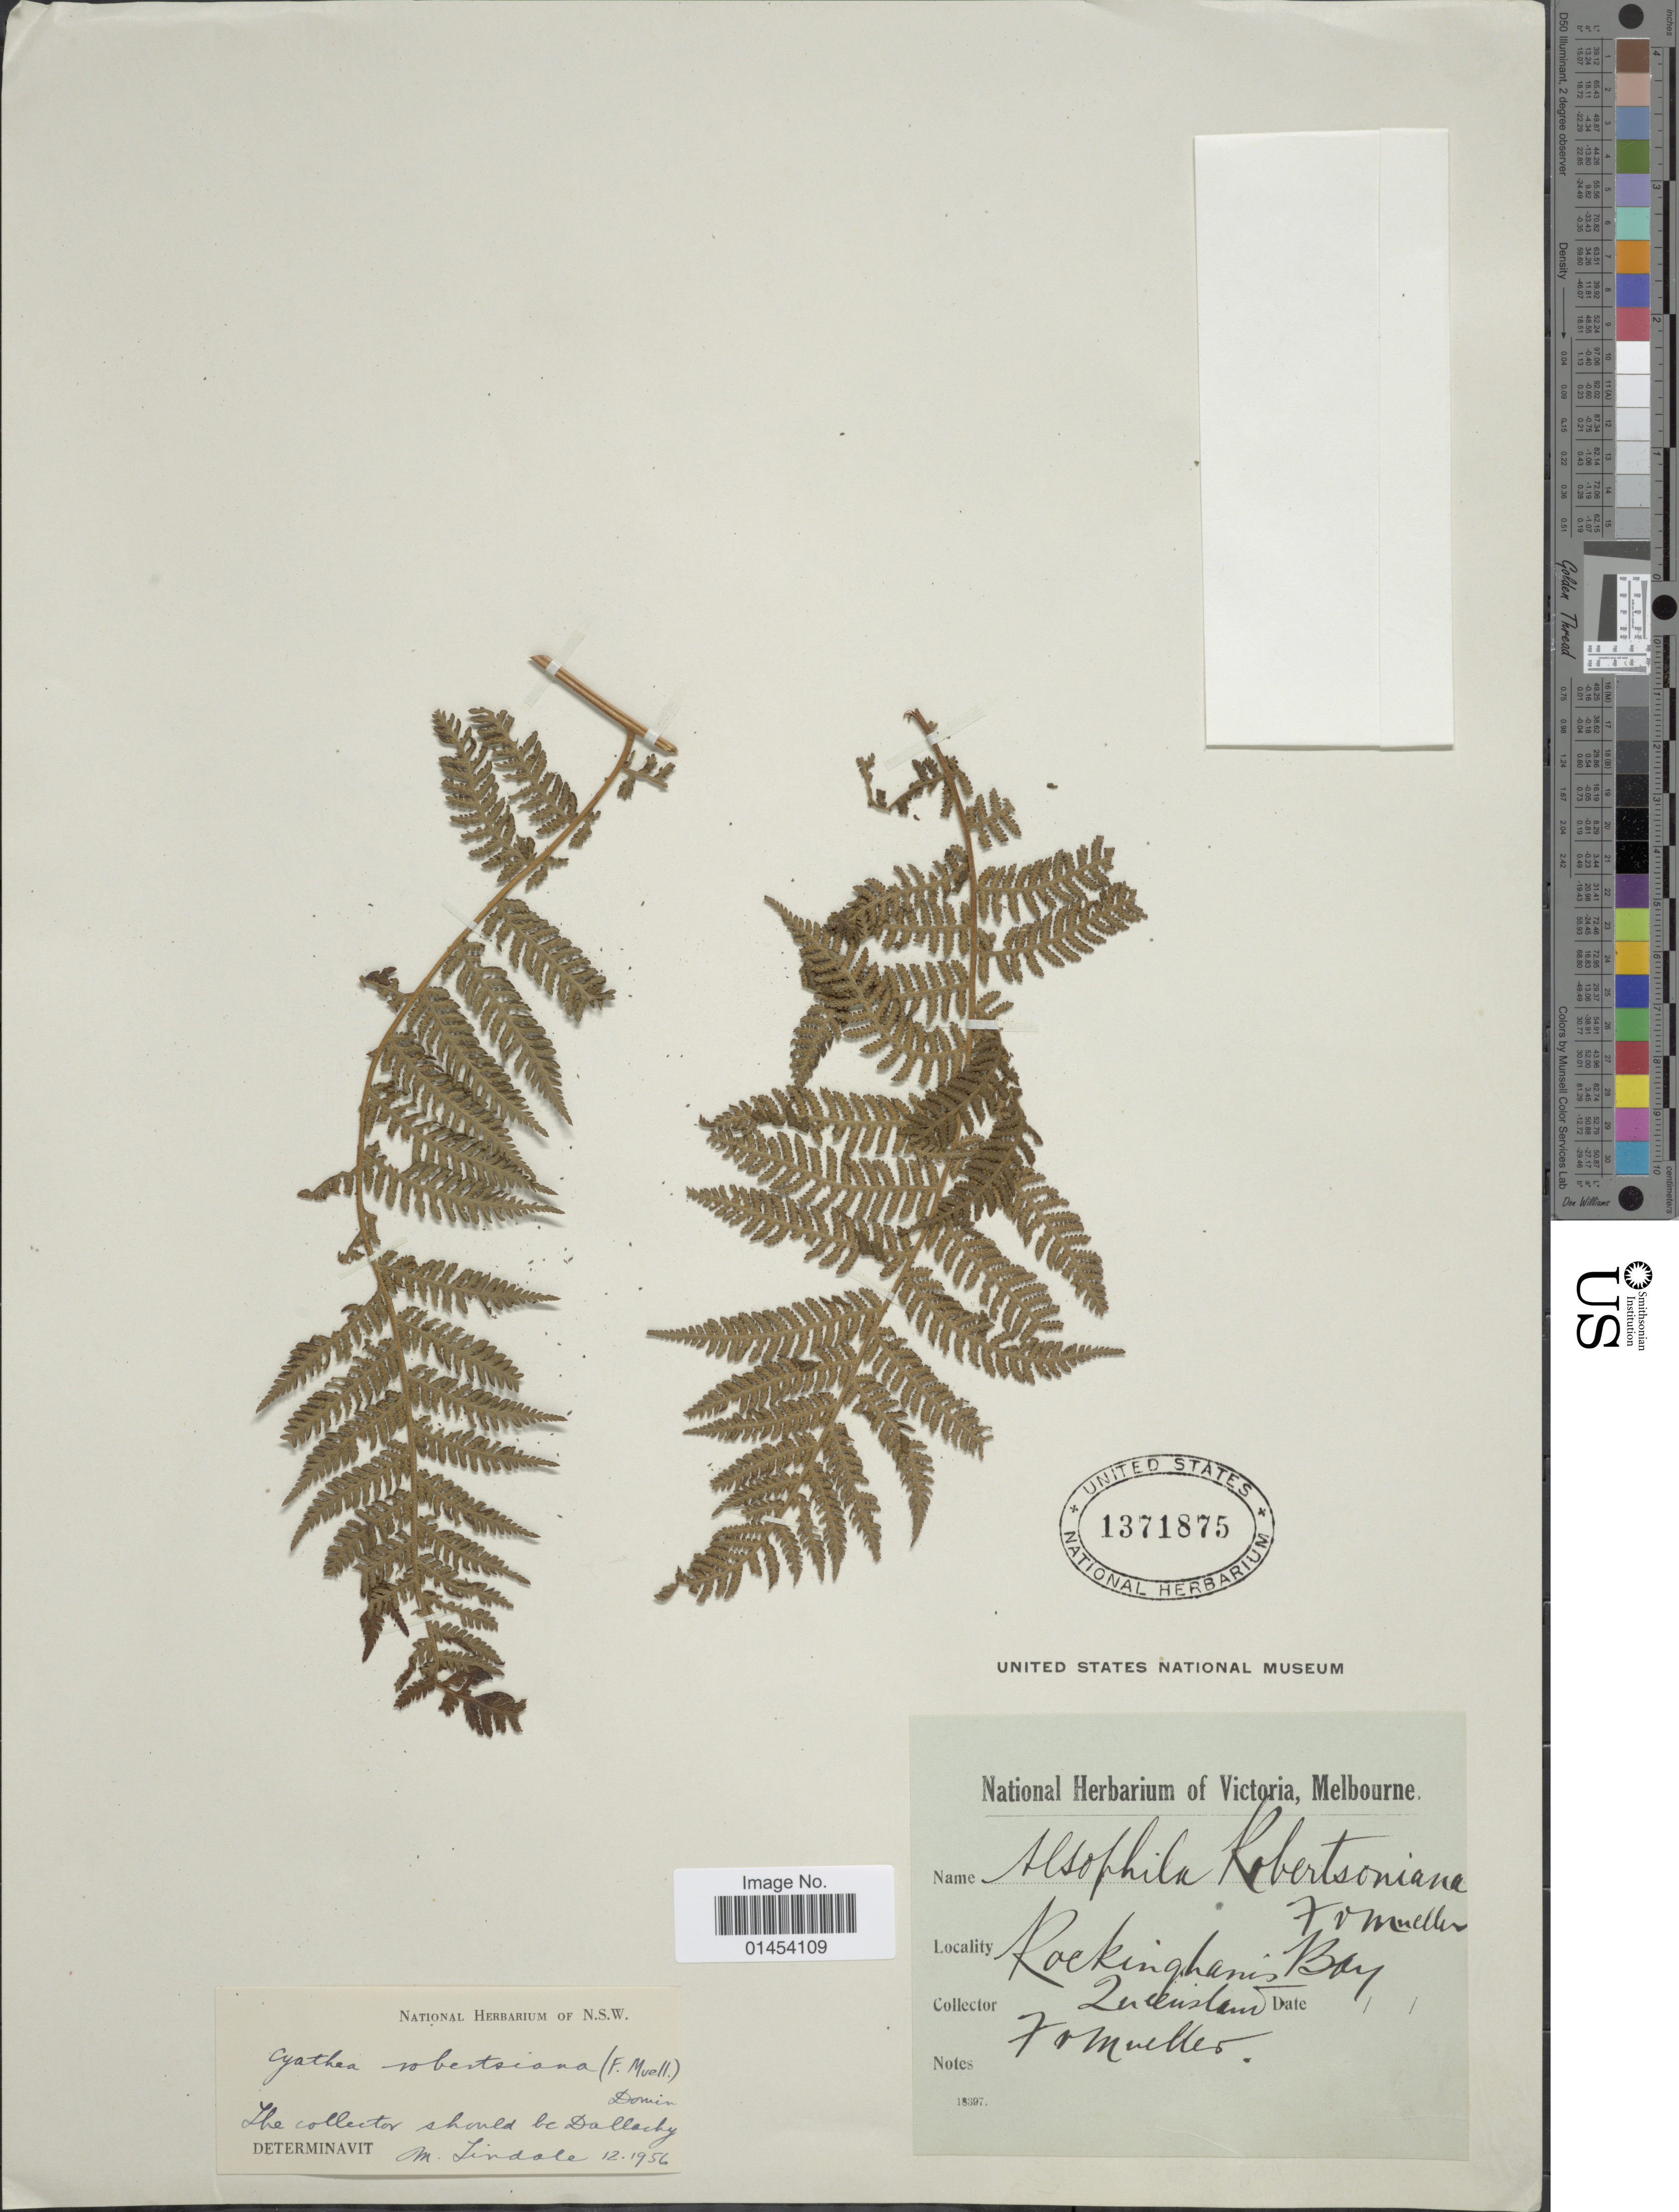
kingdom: Plantae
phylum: Tracheophyta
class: Polypodiopsida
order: Cyatheales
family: Cyatheaceae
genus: Cyathea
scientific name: Cyathea robertsiana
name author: (F. Muell.) Domin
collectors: F. Mueller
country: Australia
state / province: Queensland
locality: Rockingham's Bay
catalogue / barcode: US 1371875